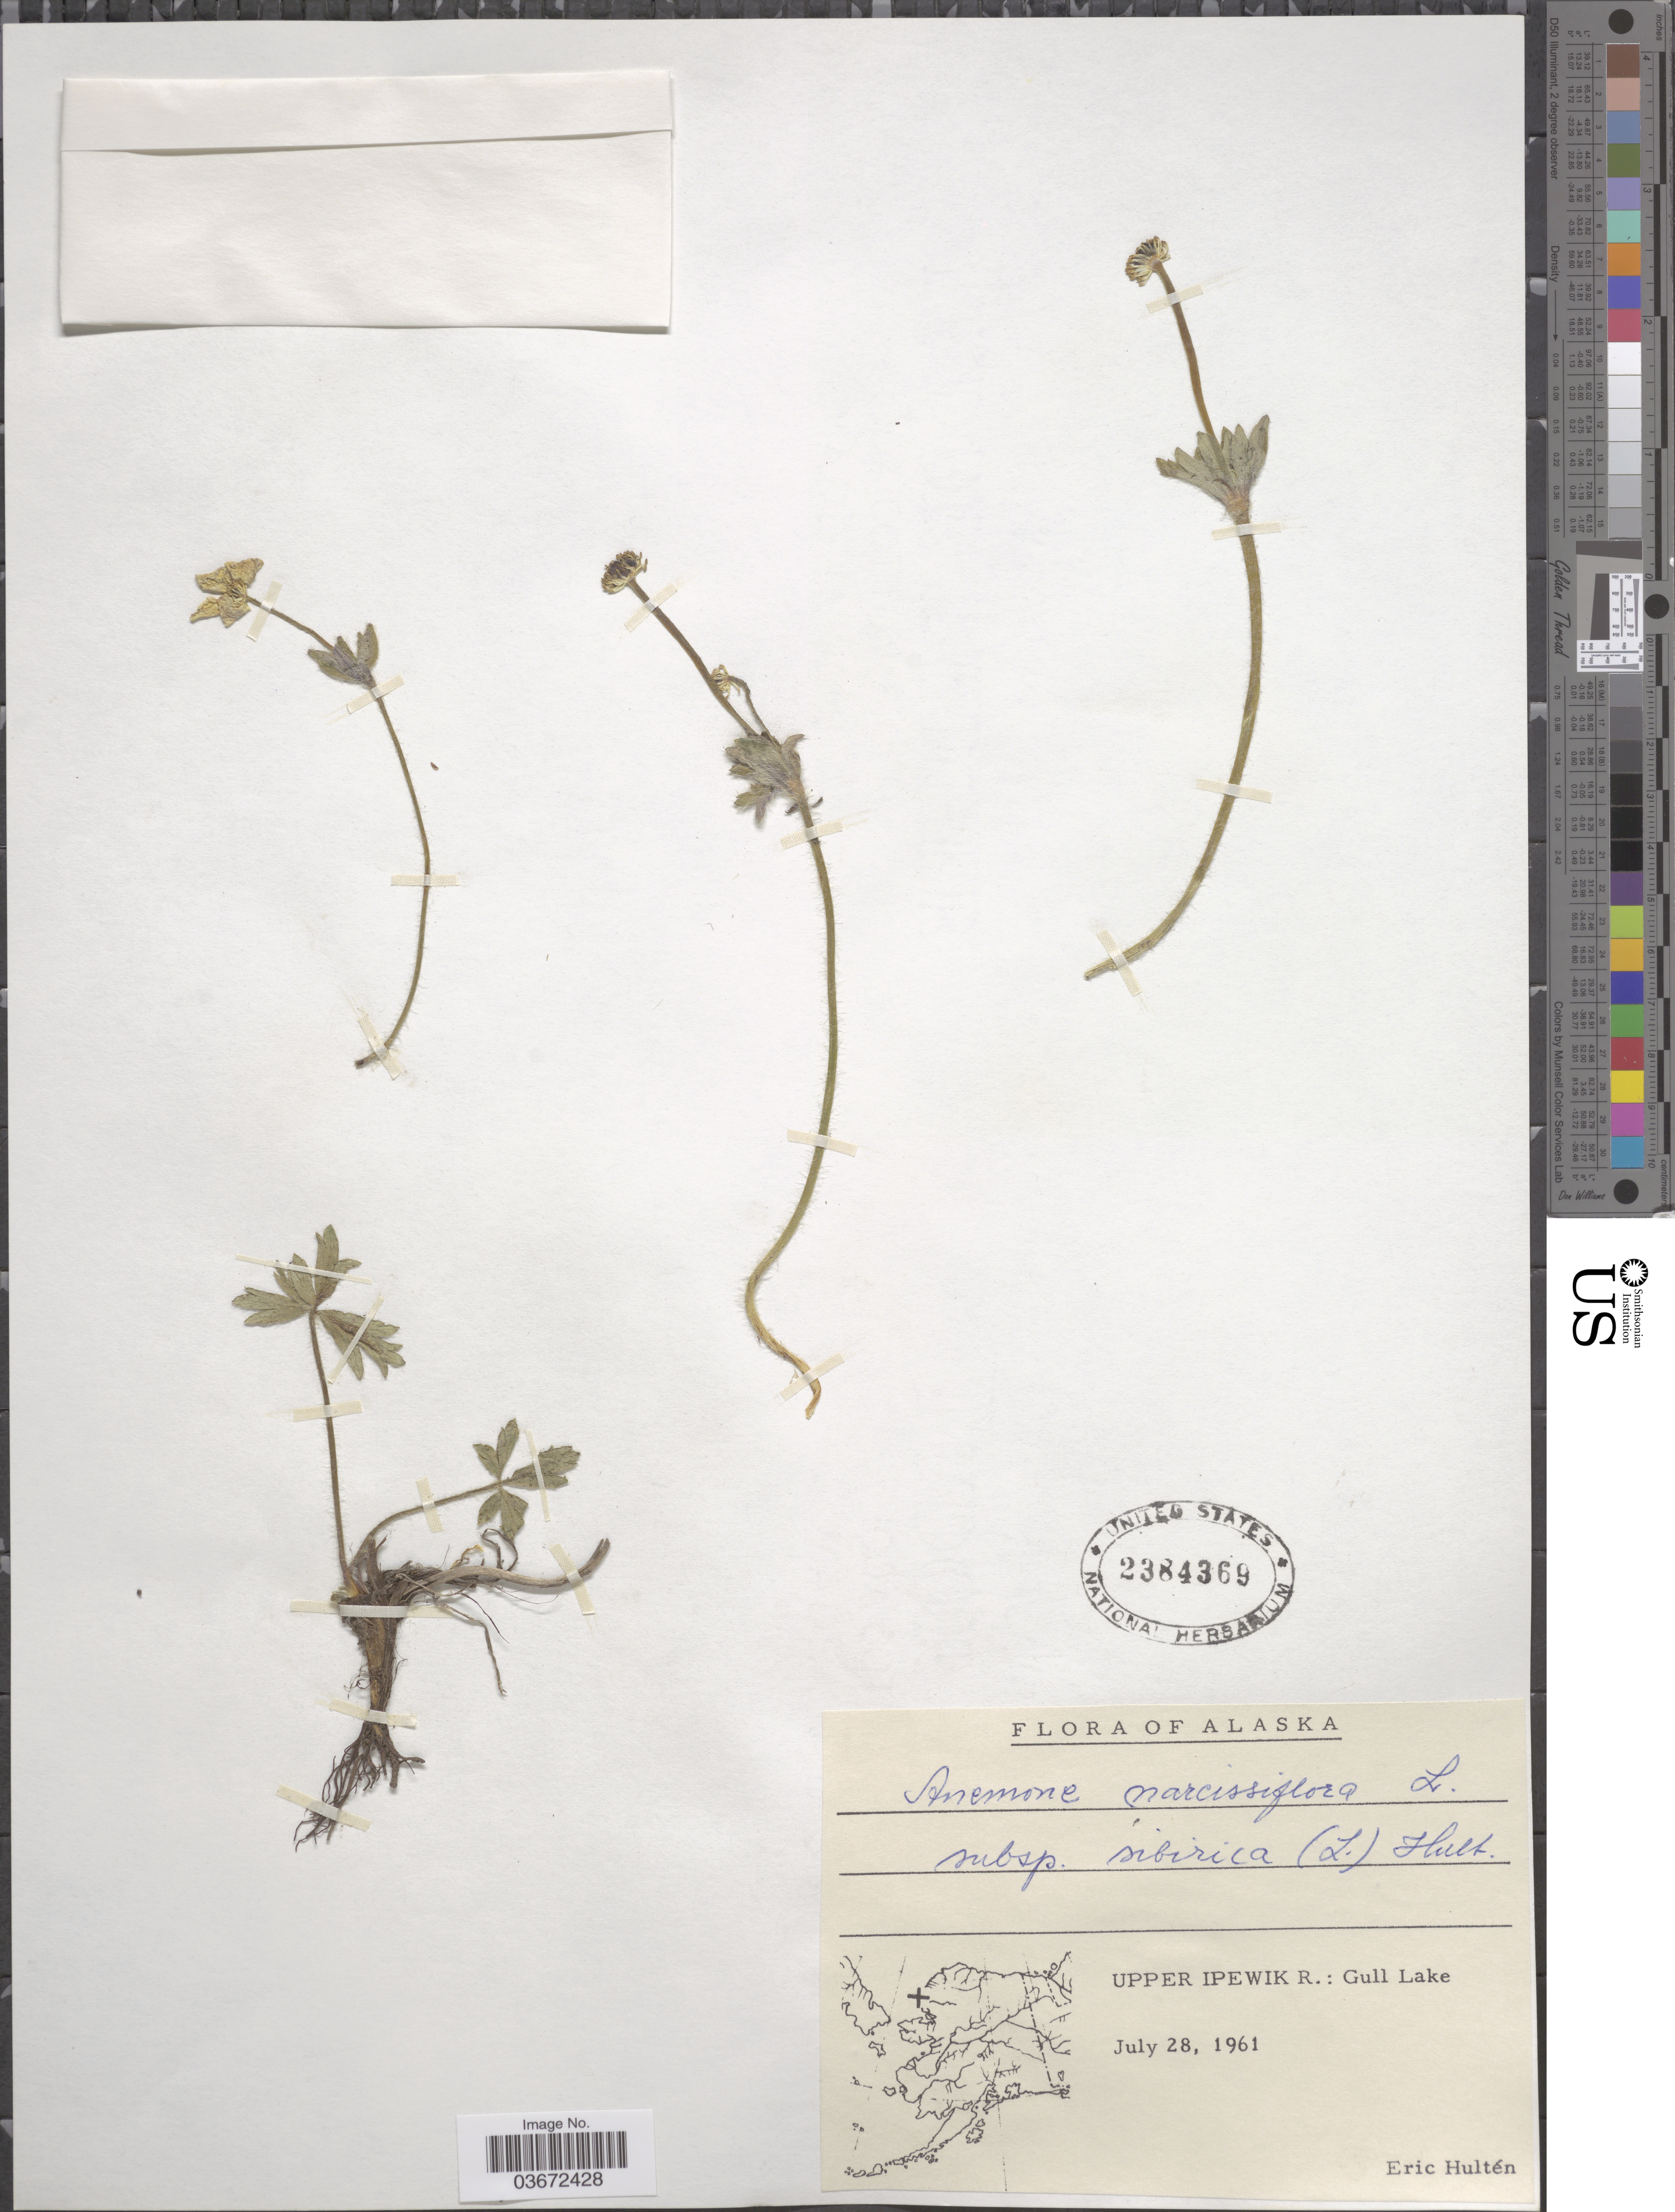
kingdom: Plantae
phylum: Tracheophyta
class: Magnoliopsida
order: Ranunculales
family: Ranunculaceae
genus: Anemone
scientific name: Anemone narcissiflora var. sibirica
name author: (L.) Tamura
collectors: E. G. Hultén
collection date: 1961-07-28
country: United States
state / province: Alaska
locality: Upper Ipewik R.: Gull Lake.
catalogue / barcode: US 2384369